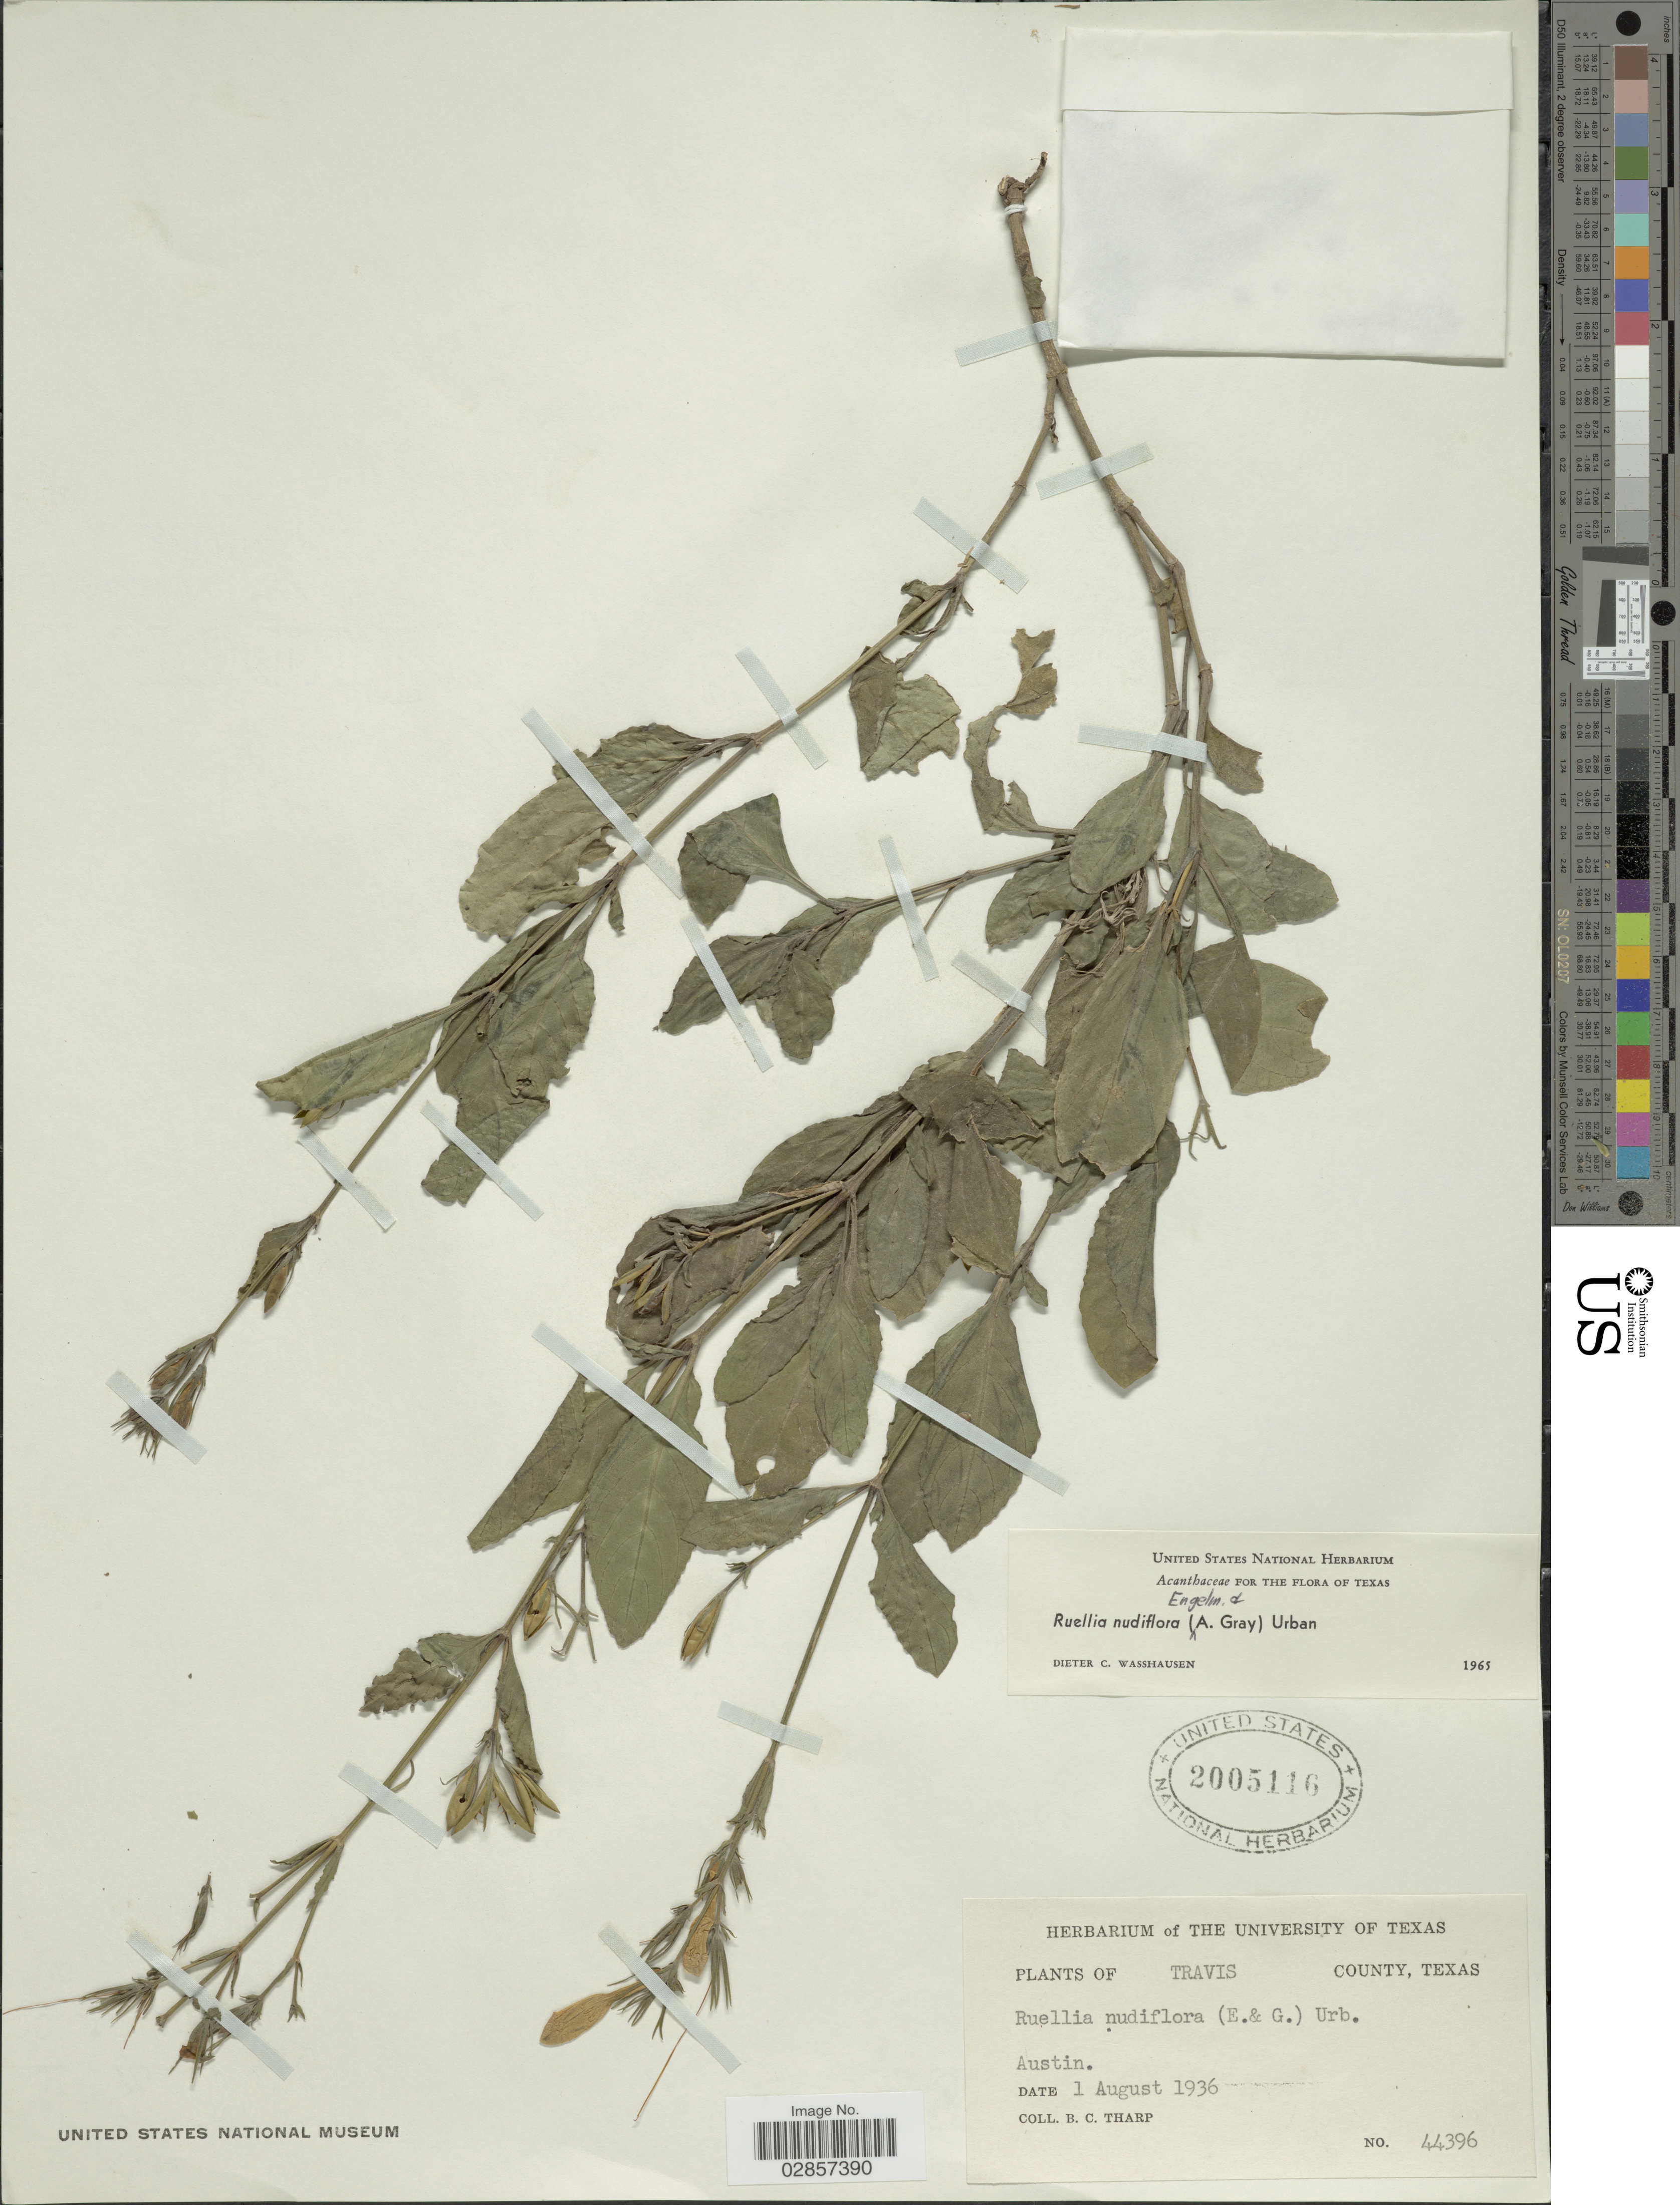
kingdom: Plantae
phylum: Tracheophyta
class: Magnoliopsida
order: Lamiales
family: Acanthaceae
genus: Ruellia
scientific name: Ruellia nudiflora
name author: (Engelm. & A. Gray) Urb.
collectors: B. C. Tharp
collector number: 44396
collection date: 1936-08-01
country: United States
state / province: Texas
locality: Travis County, Texas, Austin.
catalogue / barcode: US 2005116